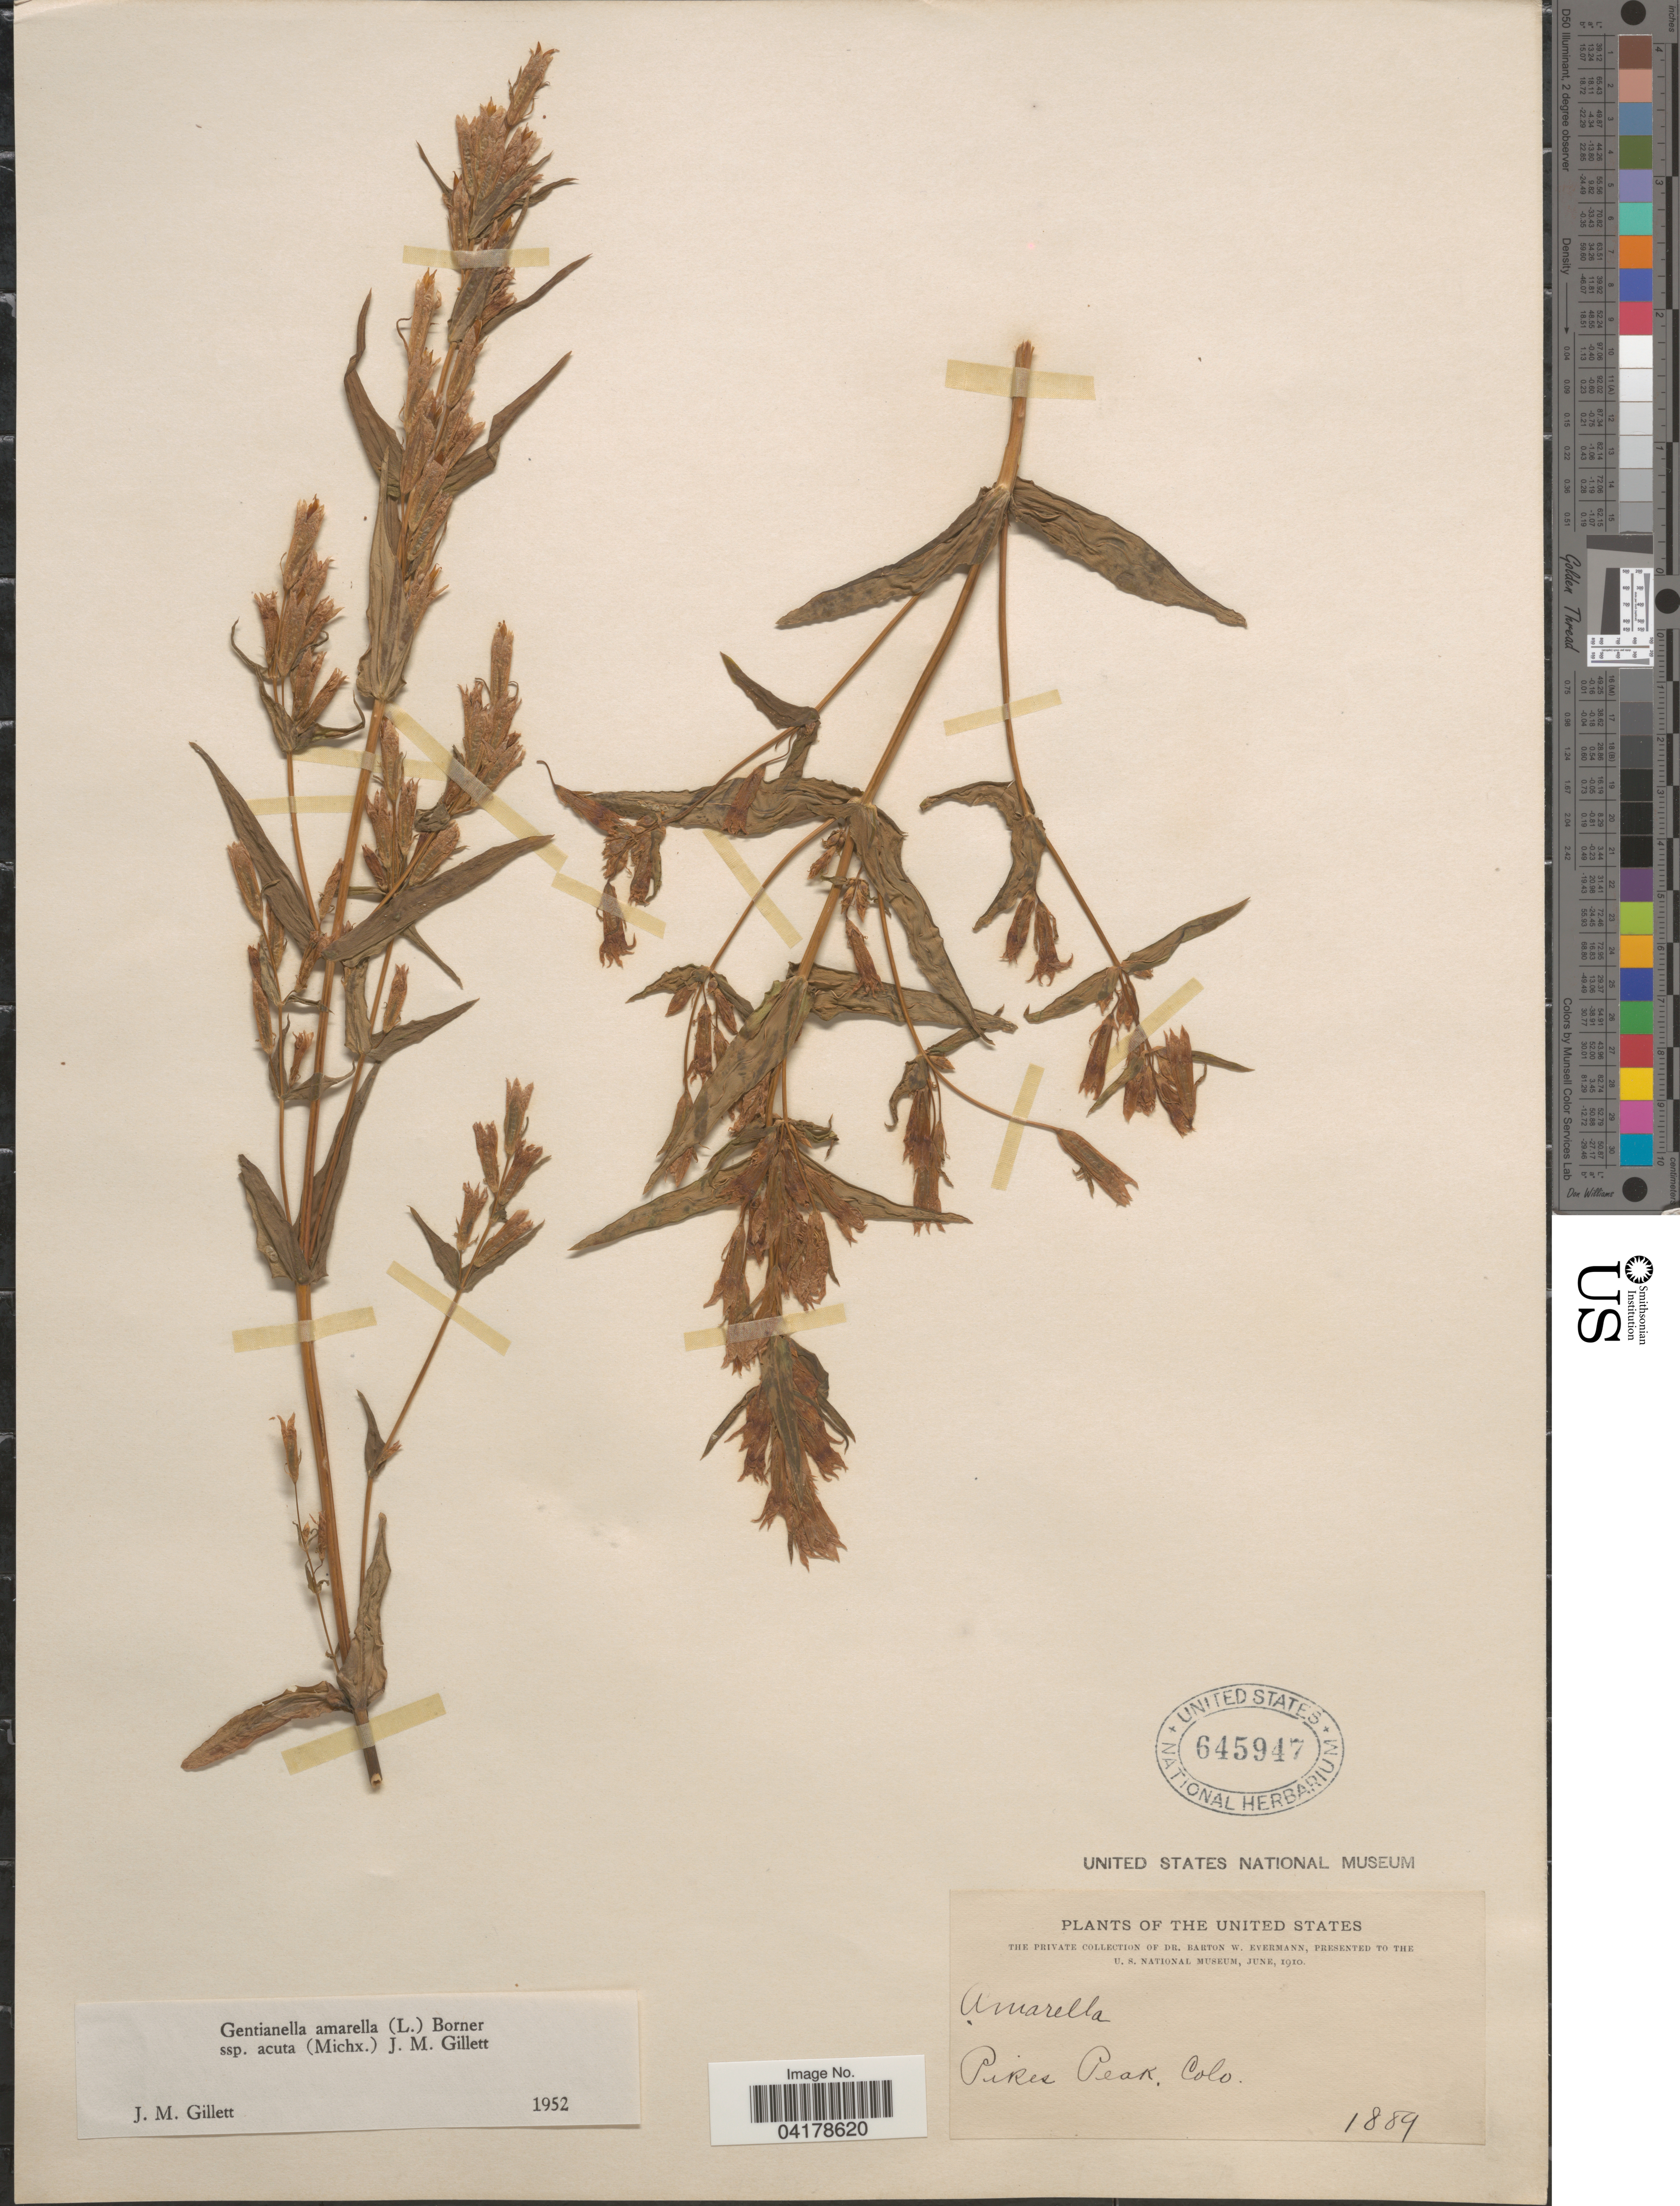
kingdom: Plantae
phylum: Tracheophyta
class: Magnoliopsida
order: Gentianales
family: Gentianaceae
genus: Gentianella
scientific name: Gentianella amarella subsp. acuta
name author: (Michx.) J.M. Gillett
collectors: B. W. Evermann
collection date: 1889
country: United States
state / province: Colorado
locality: Pikes Peak.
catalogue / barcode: US 645947